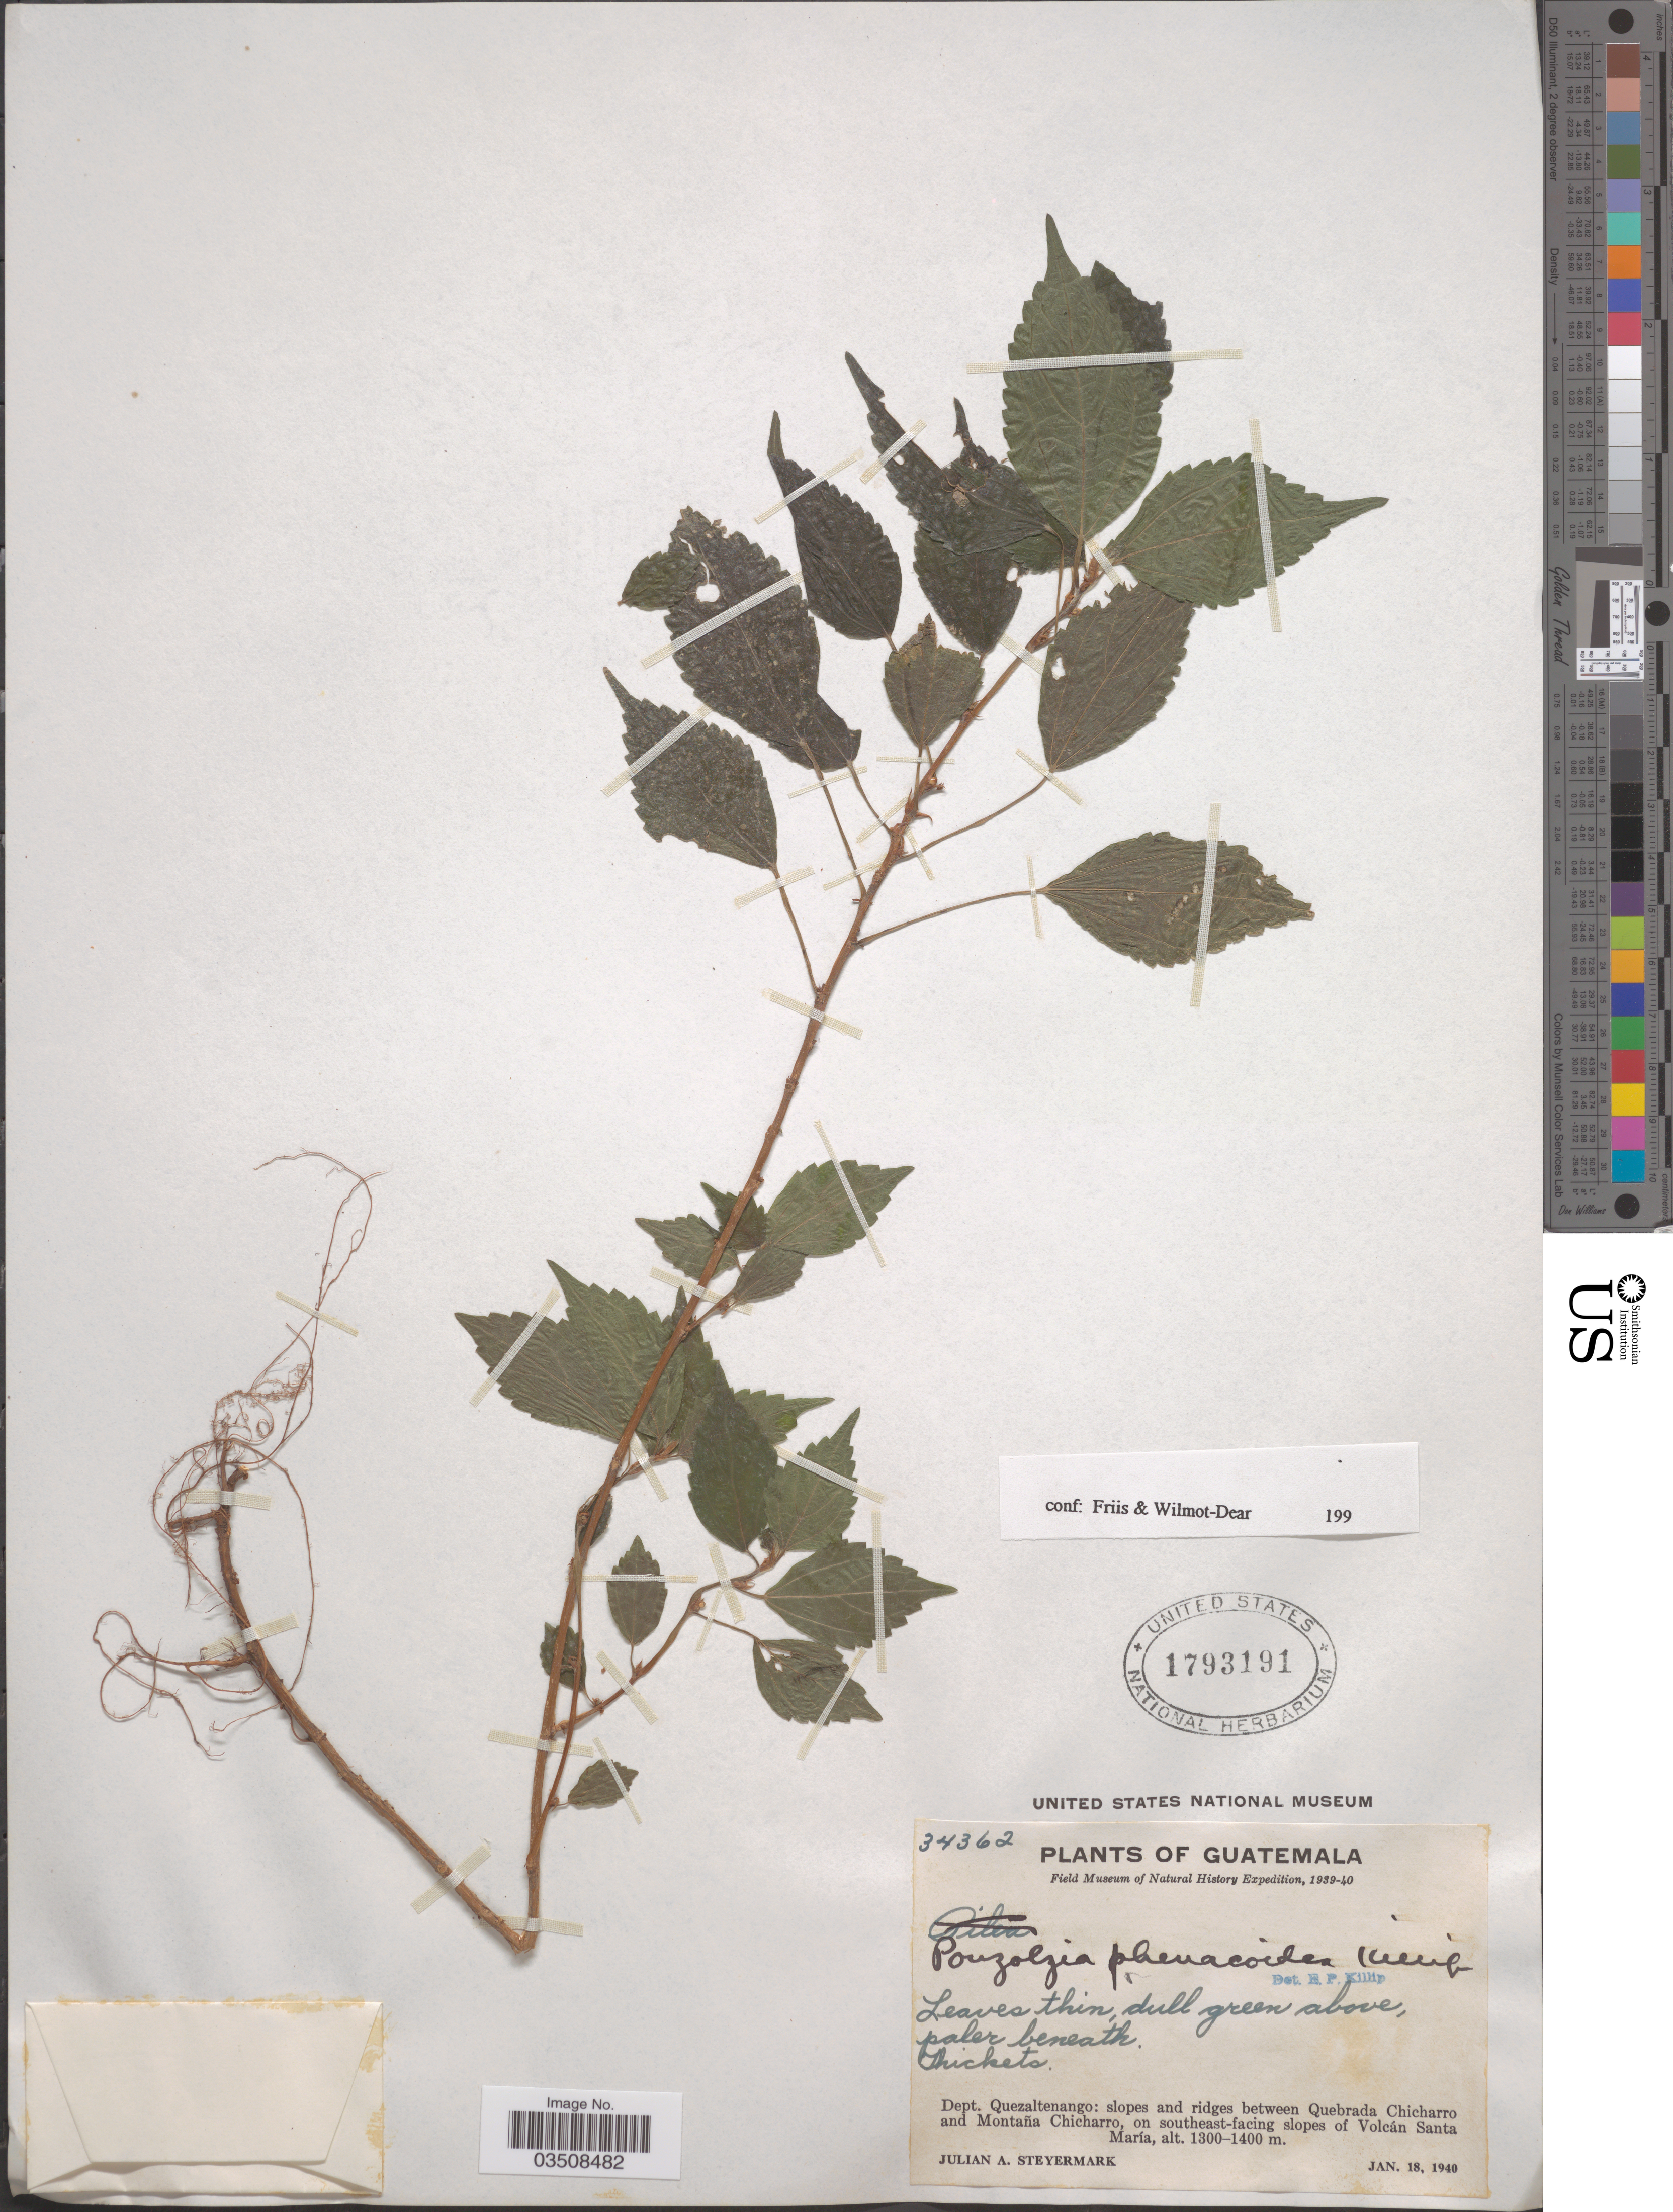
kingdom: Plantae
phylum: Tracheophyta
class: Magnoliopsida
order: Rosales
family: Urticaceae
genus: Pouzolzia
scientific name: Pouzolzia occidentalis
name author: (Liebm.) Wedd.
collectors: J. Steyermark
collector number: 34362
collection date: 1940-01-18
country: Guatemala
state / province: Quetzaltenango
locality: Dept. Quezaltenango: slopes and ridges between Quebrada Chicharro and Motaña Chicharro, on southeast-facing slopes of Volcán Santa María.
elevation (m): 1300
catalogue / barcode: US 1793191